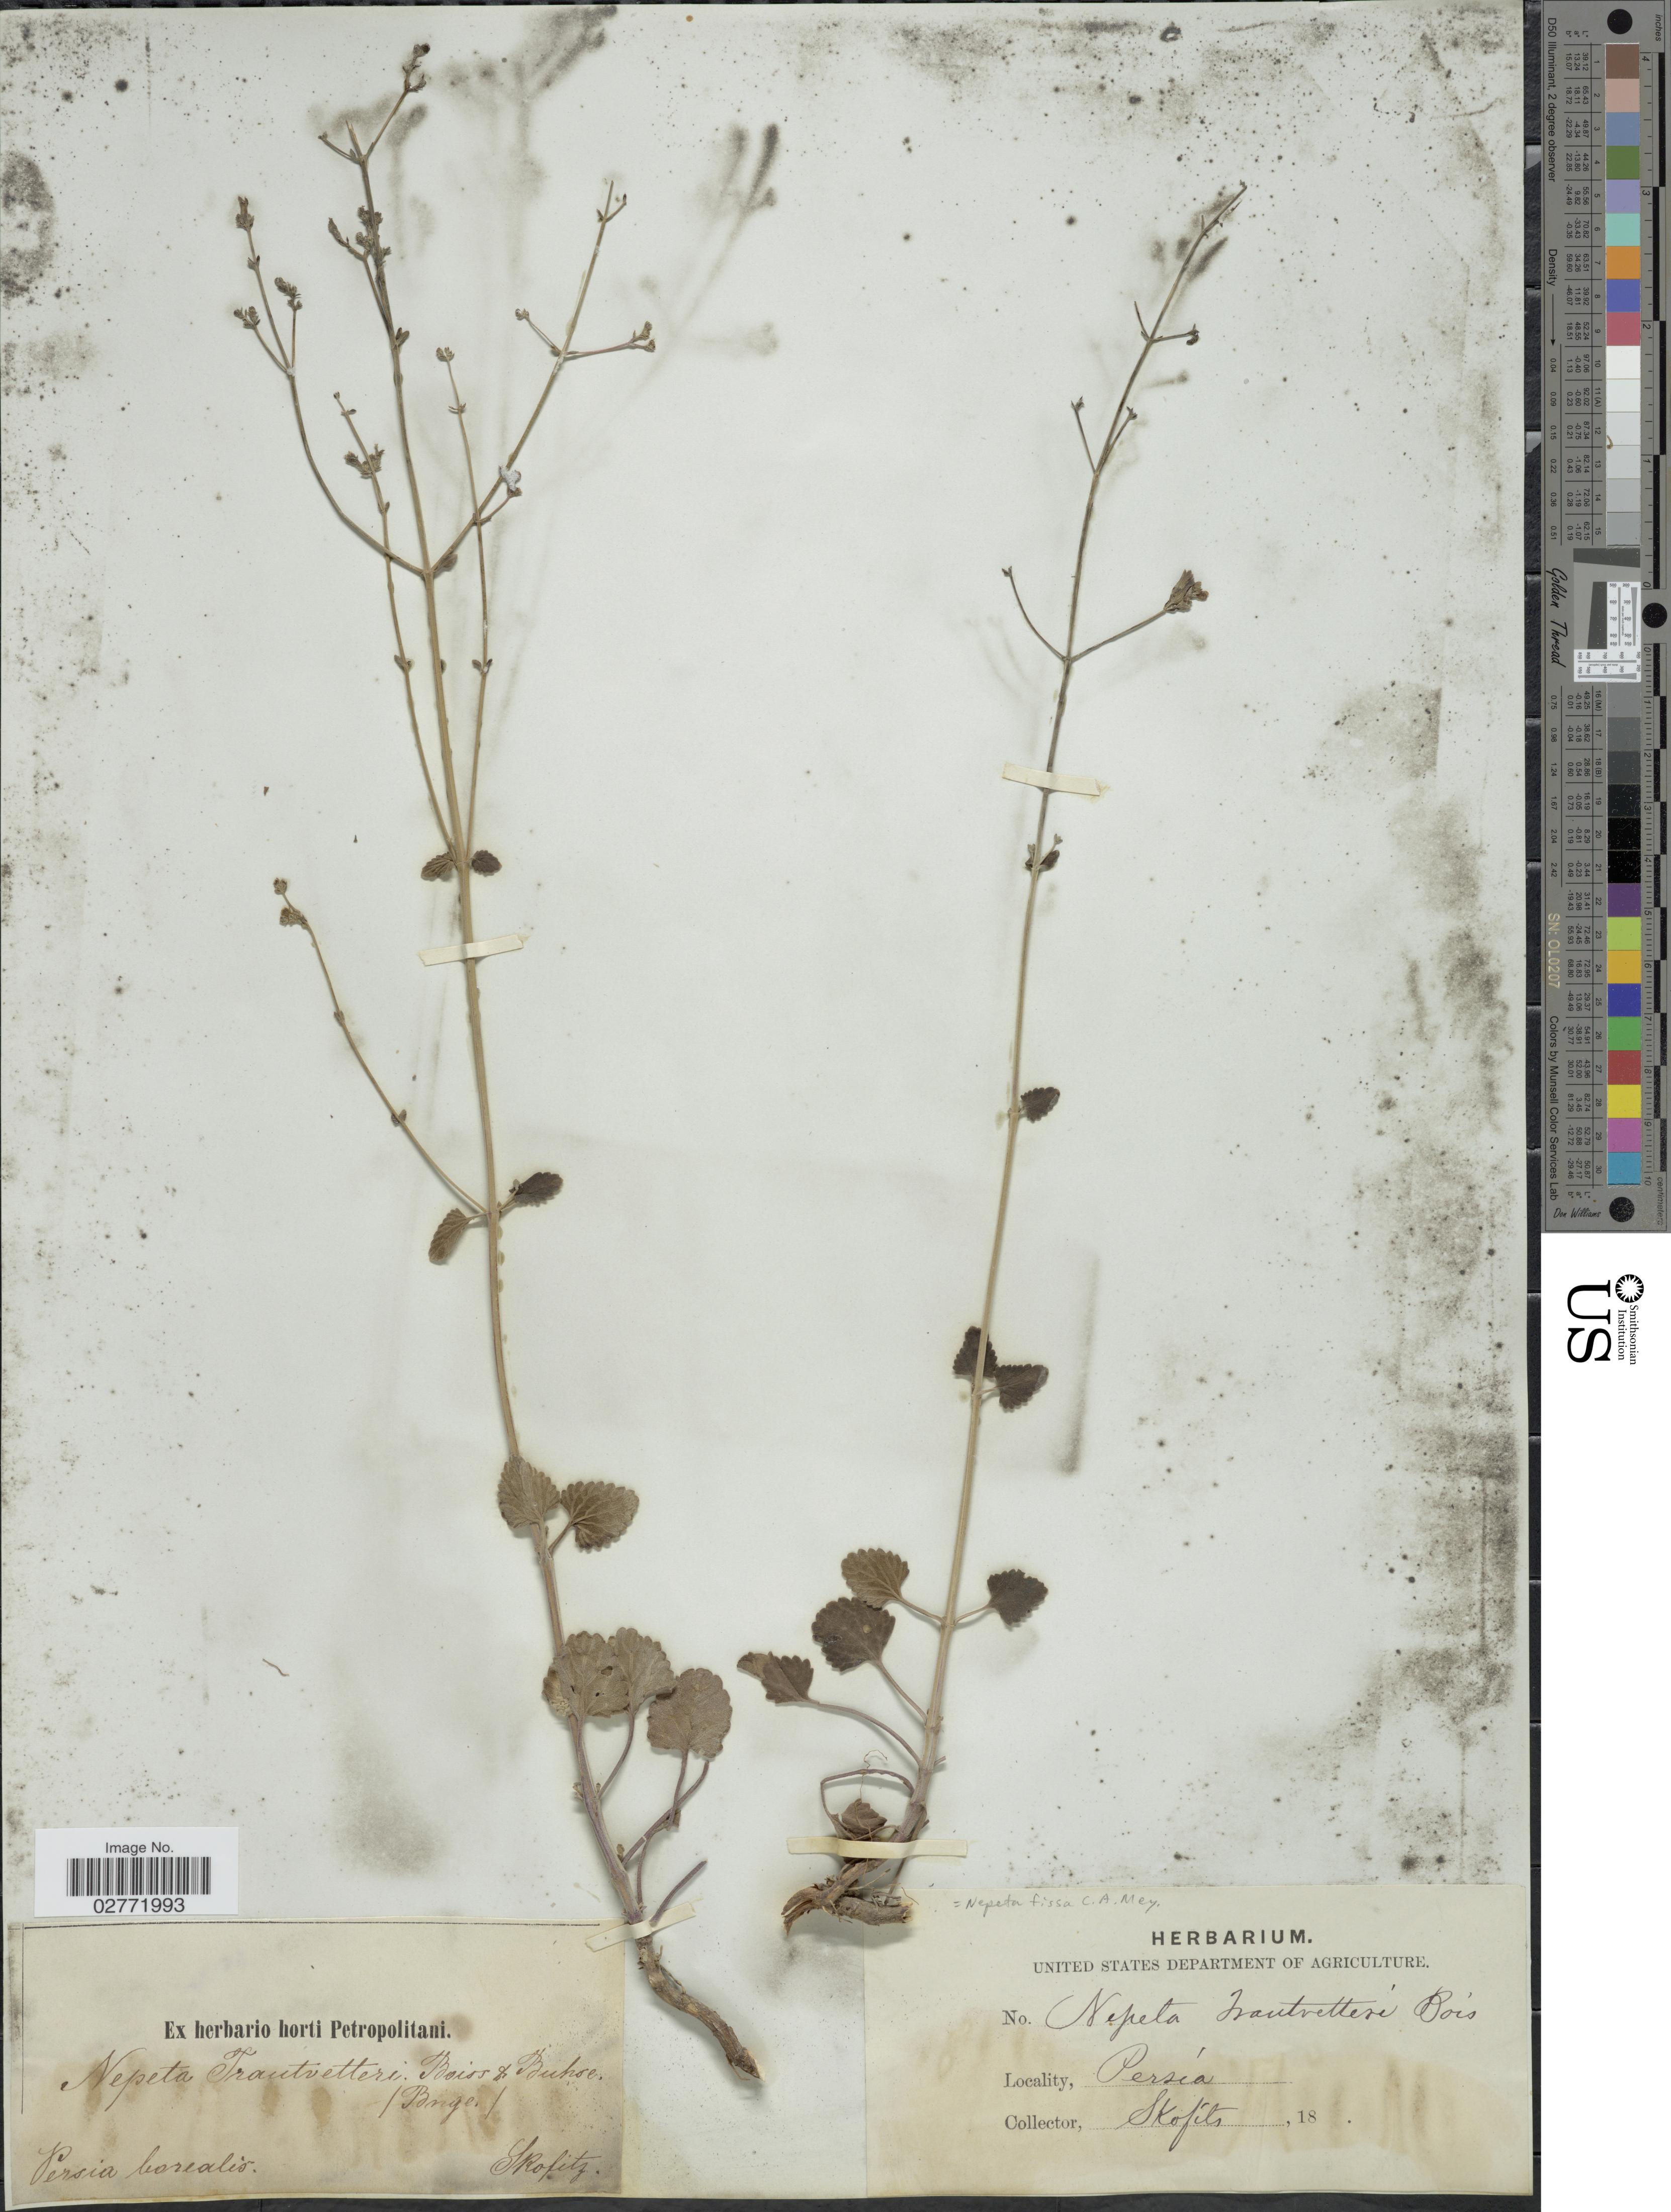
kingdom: Plantae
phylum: Tracheophyta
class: Magnoliopsida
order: Lamiales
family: Lamiaceae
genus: Nepeta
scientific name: Nepeta fissa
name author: C.A. Mey.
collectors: Skofitz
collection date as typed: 18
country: Iran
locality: Persia borealis.